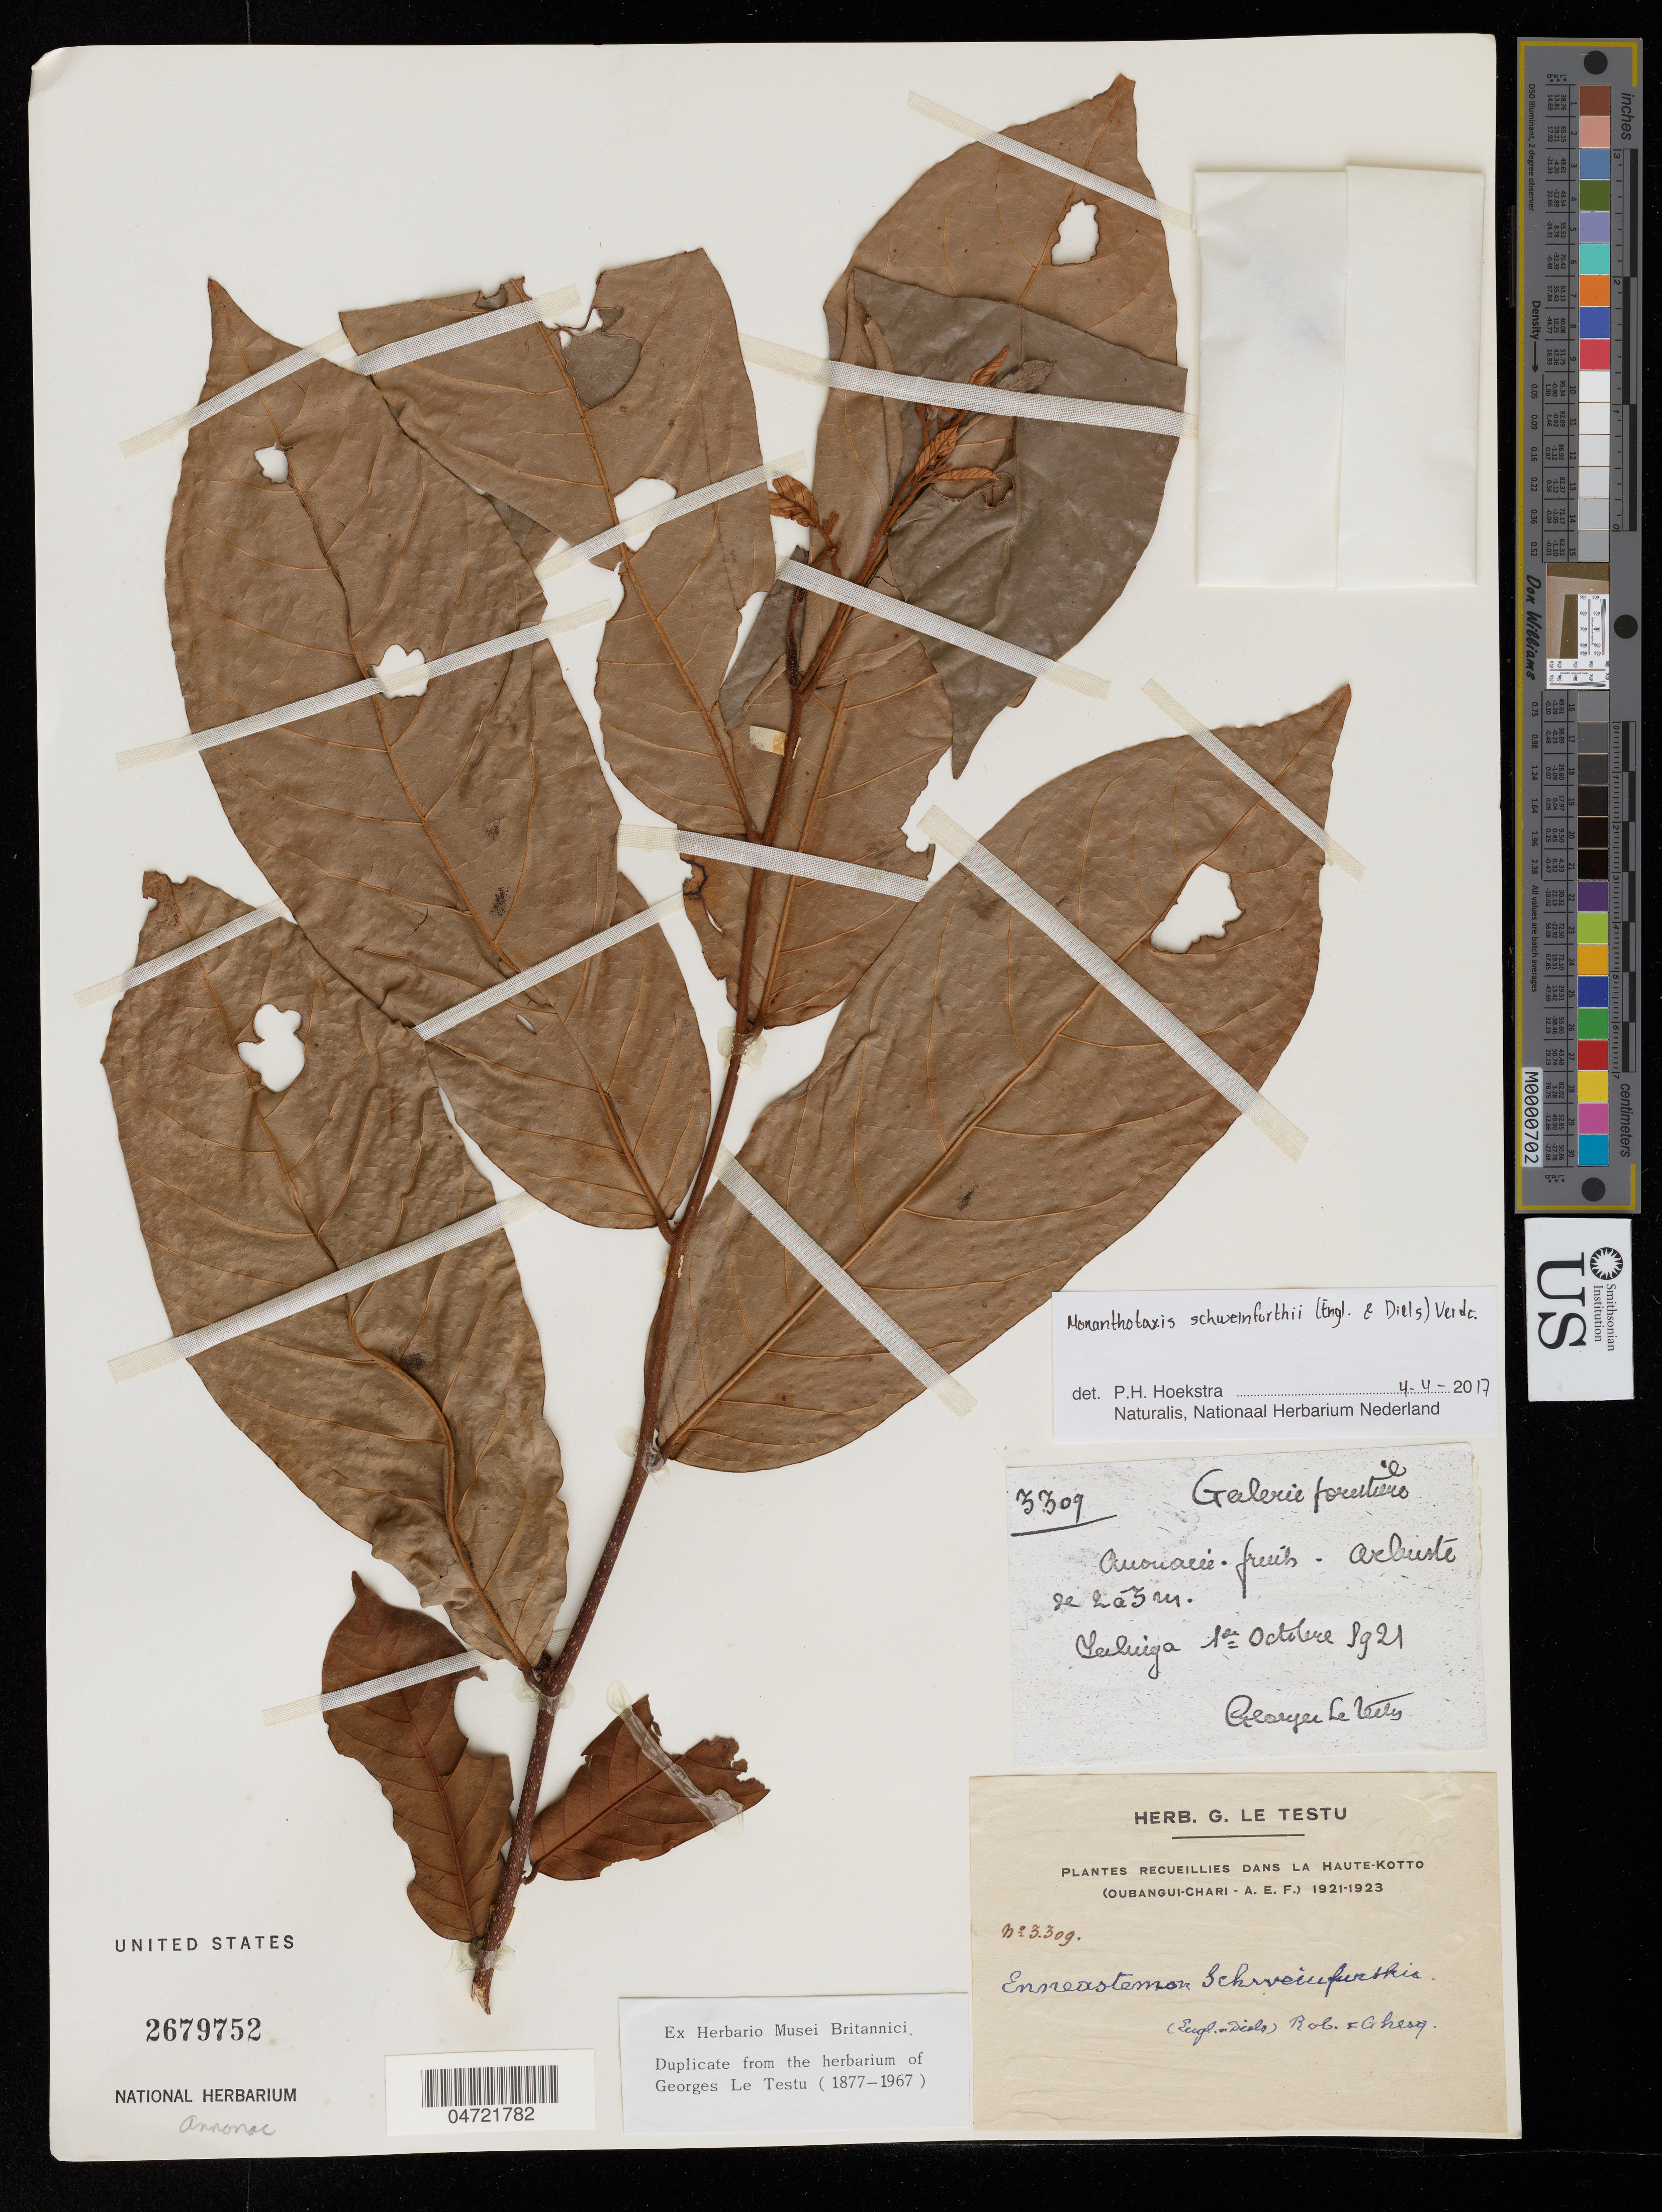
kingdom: Plantae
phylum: Tracheophyta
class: Magnoliopsida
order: Magnoliales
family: Annonaceae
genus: Monanthotaxis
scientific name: Monanthotaxis schweinfurthii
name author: (Engl. & Diels) Verdc.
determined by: Hoekstra, P. H.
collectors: G. Le Testu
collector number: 3309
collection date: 1921/1923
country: Central African Republic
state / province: Haute-Kotto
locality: (Oubangui-Chari - A. E. F.)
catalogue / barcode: US 2679752